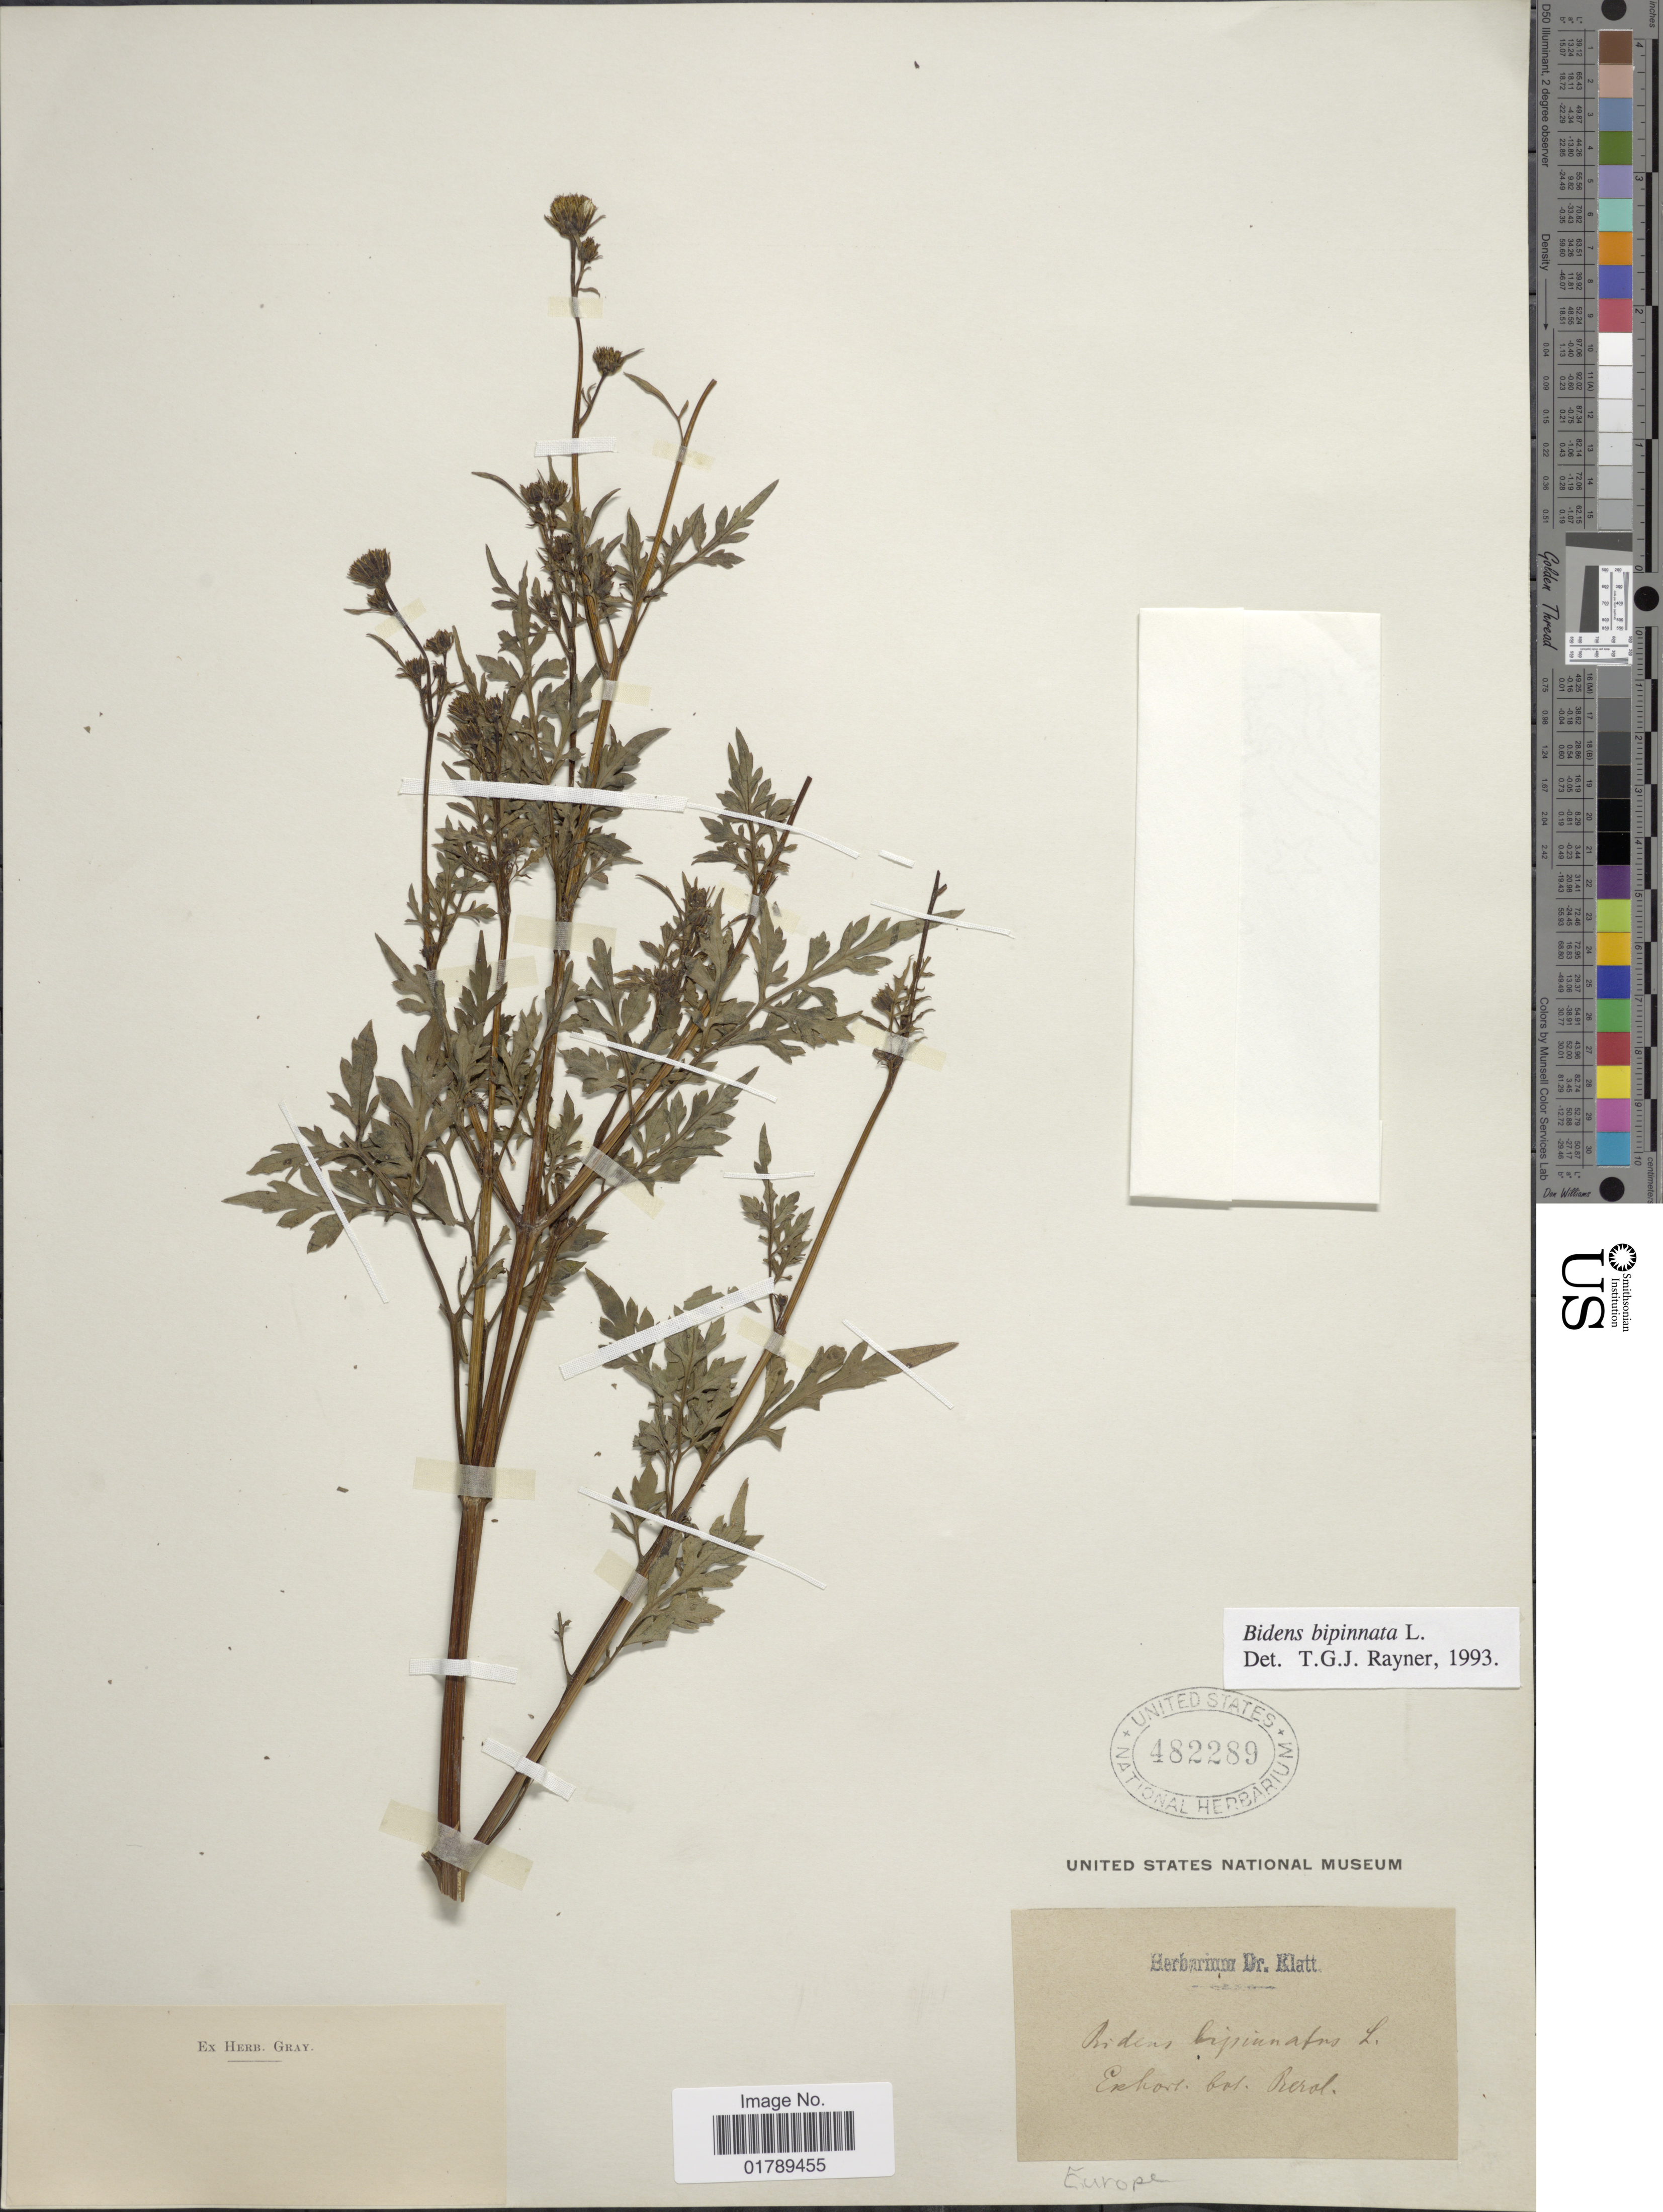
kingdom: Plantae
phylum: Tracheophyta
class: Magnoliopsida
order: Asterales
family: Asteraceae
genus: Bidens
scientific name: Bidens bipinnata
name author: L.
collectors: ex herb. Dr. Klatt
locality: Ex hort bot. Berol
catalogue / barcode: US 482289